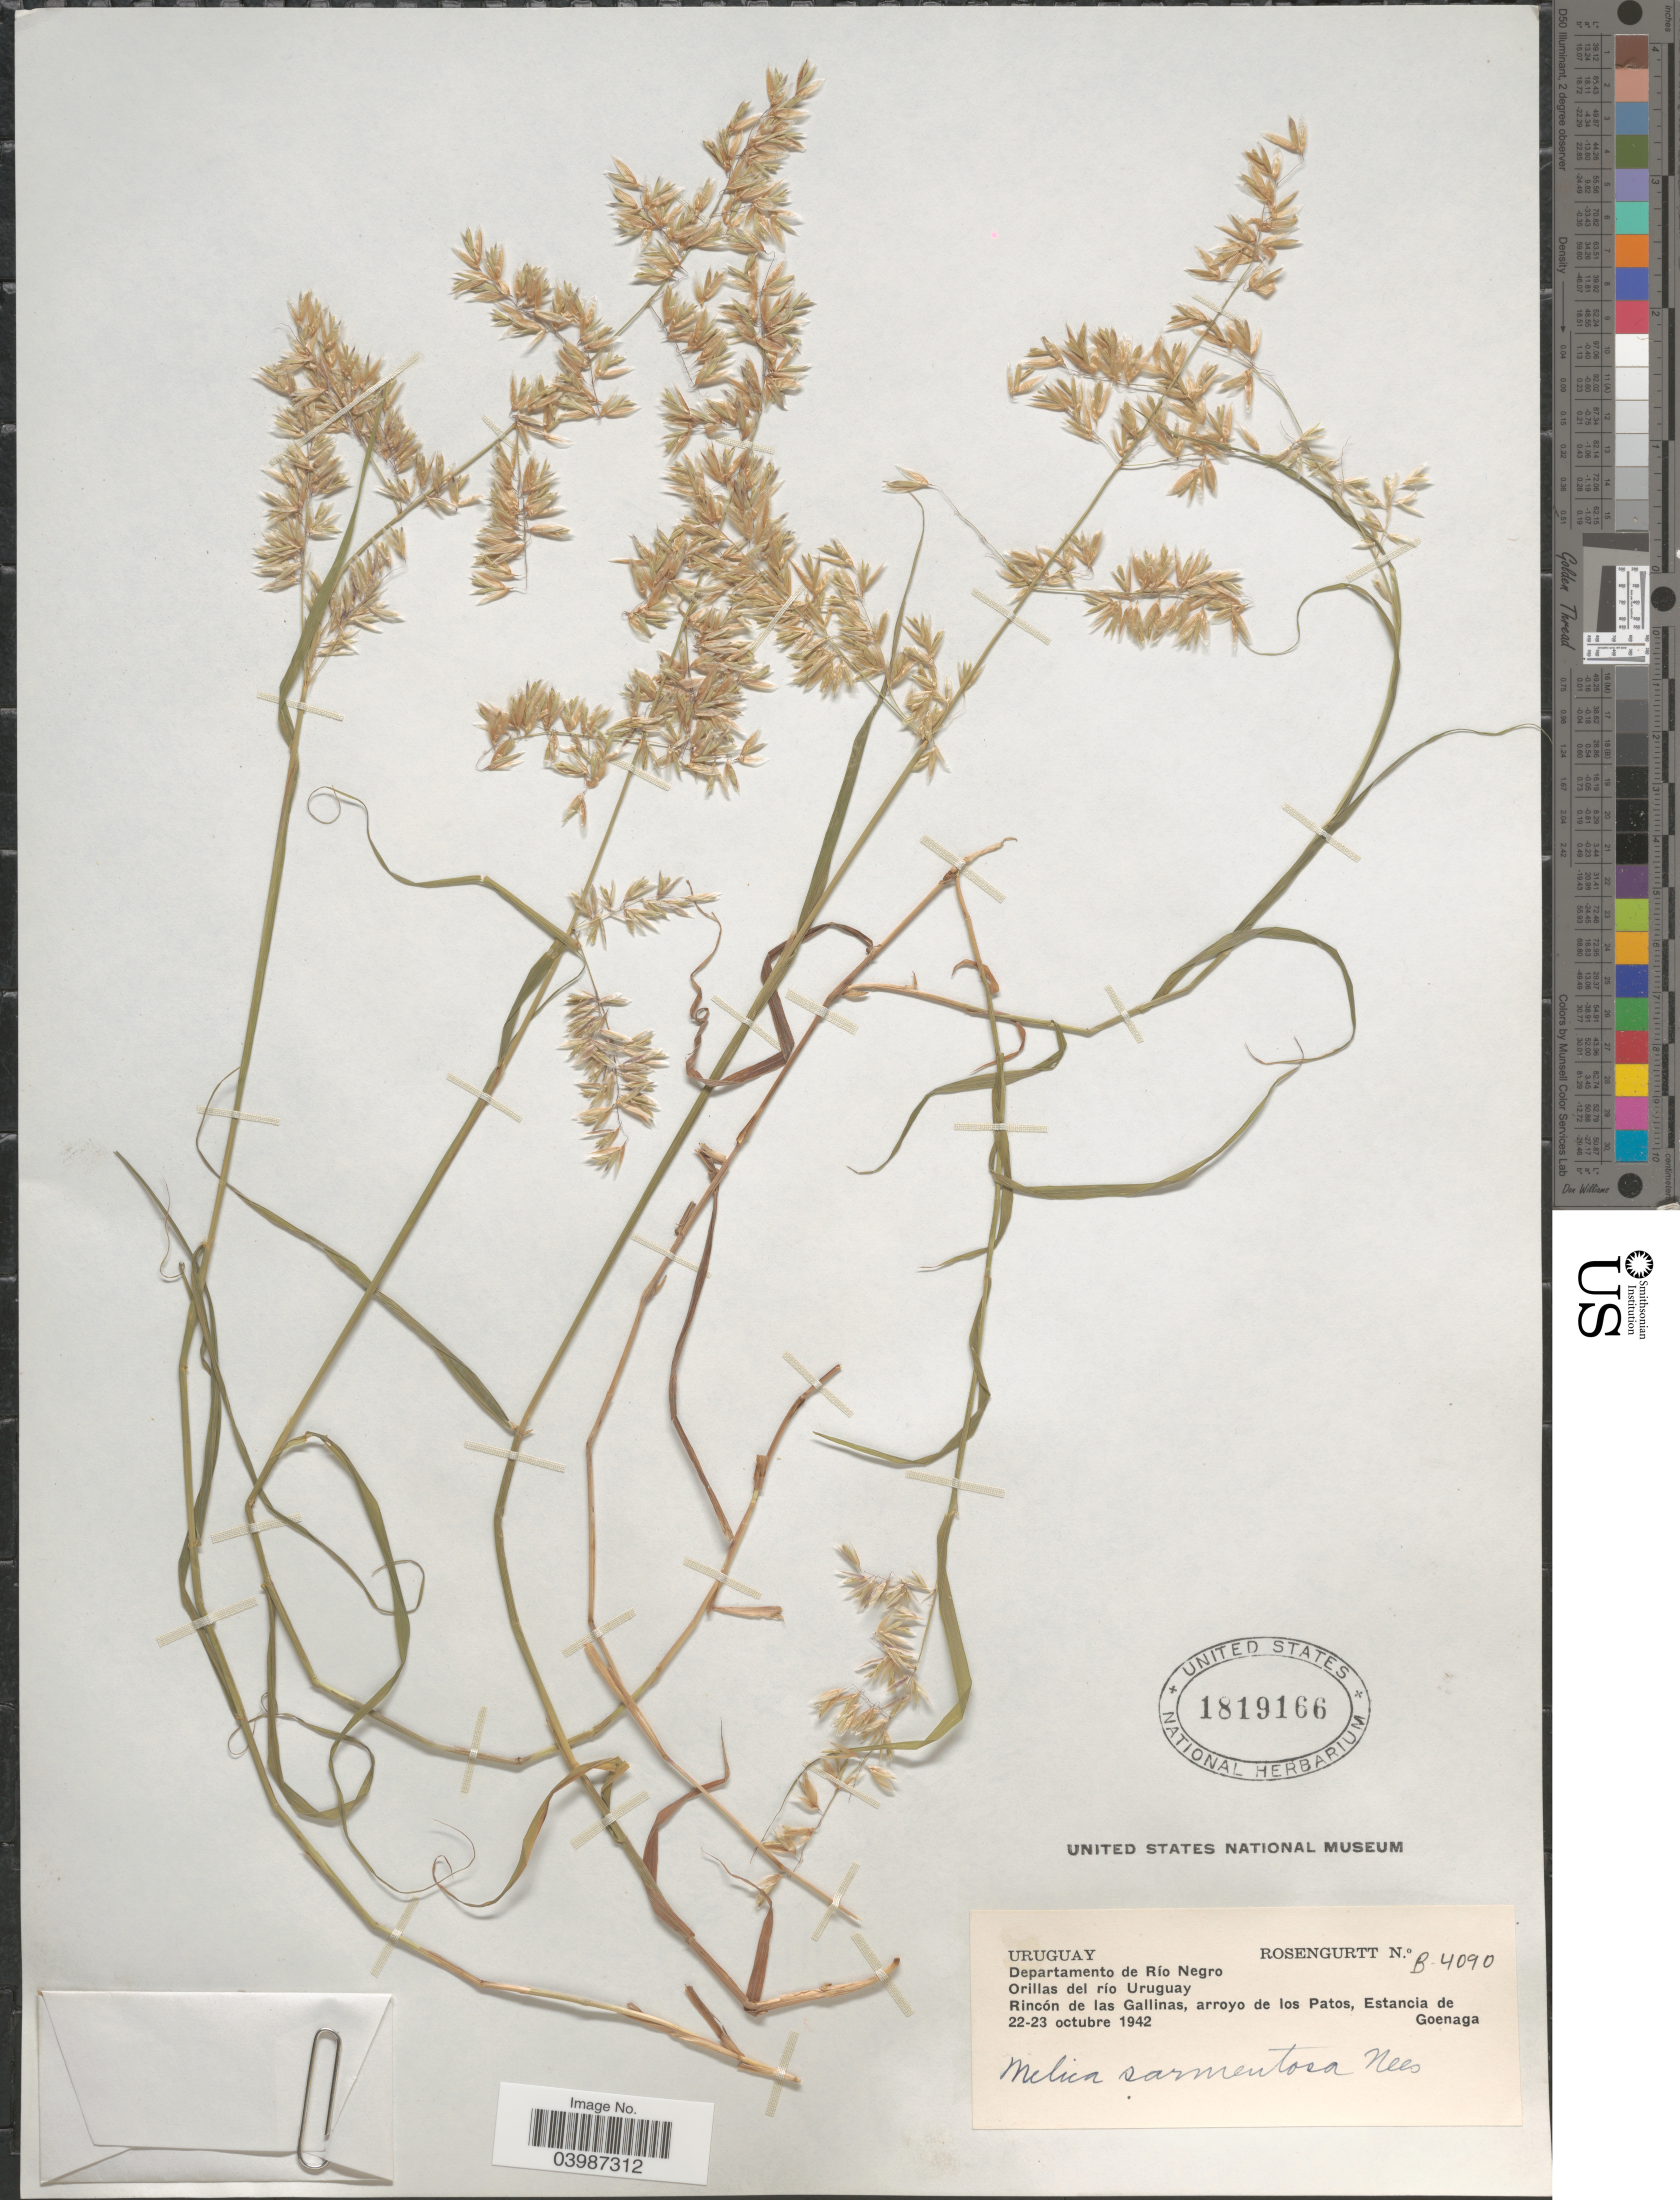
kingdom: Plantae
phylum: Tracheophyta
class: Liliopsida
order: Poales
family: Poaceae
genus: Melica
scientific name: Melica sarmentosa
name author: Nees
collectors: Rosengurtt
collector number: B4090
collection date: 1942-10-22/1942-10-23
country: Uruguay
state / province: Rio Negro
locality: Departamento de Río Negro. Orillas del río Uruguay. Rincón de las Gallinas, arroyo de los Patos, Estancia de Goenaga.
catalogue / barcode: US 1819166